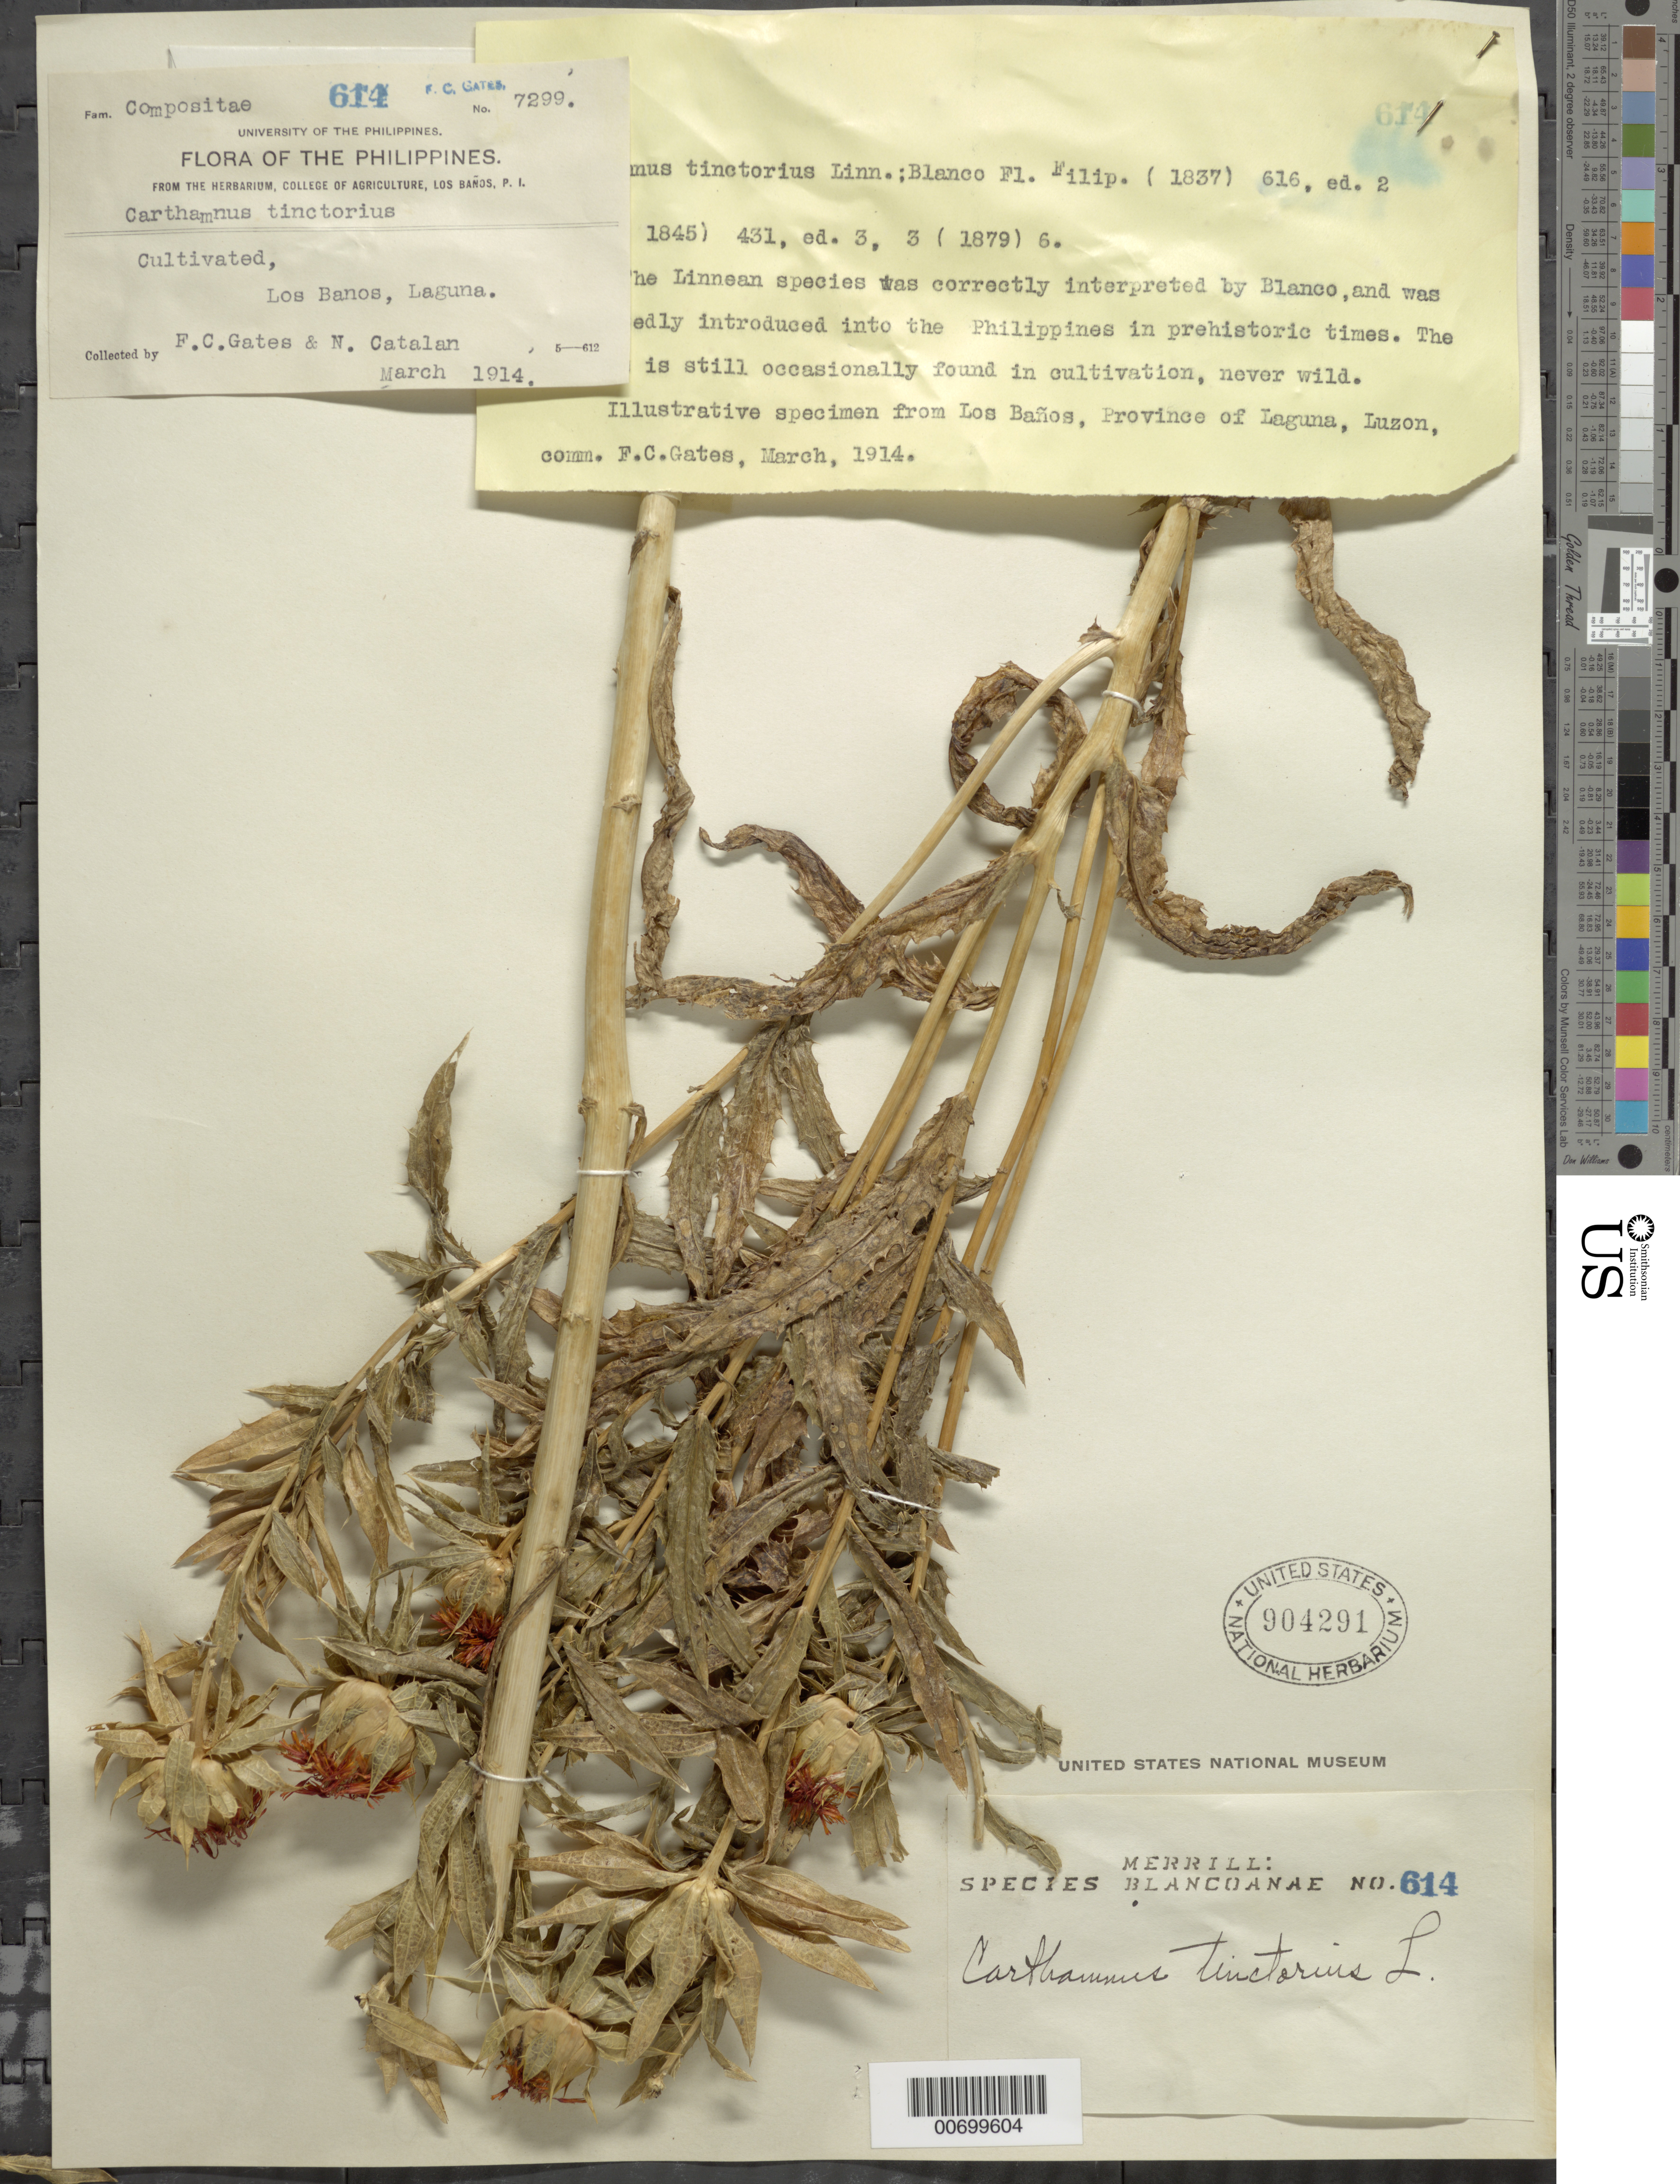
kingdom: Plantae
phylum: Tracheophyta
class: Magnoliopsida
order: Asterales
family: Asteraceae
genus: Carthamus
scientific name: Carthamus tinctorius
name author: L.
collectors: F. C. Gates & N. Catalan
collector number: Sp. Blancoan. 0614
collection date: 1914-03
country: Philippines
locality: Los Banos, Province of Laguna, Luzon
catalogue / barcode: US 904291